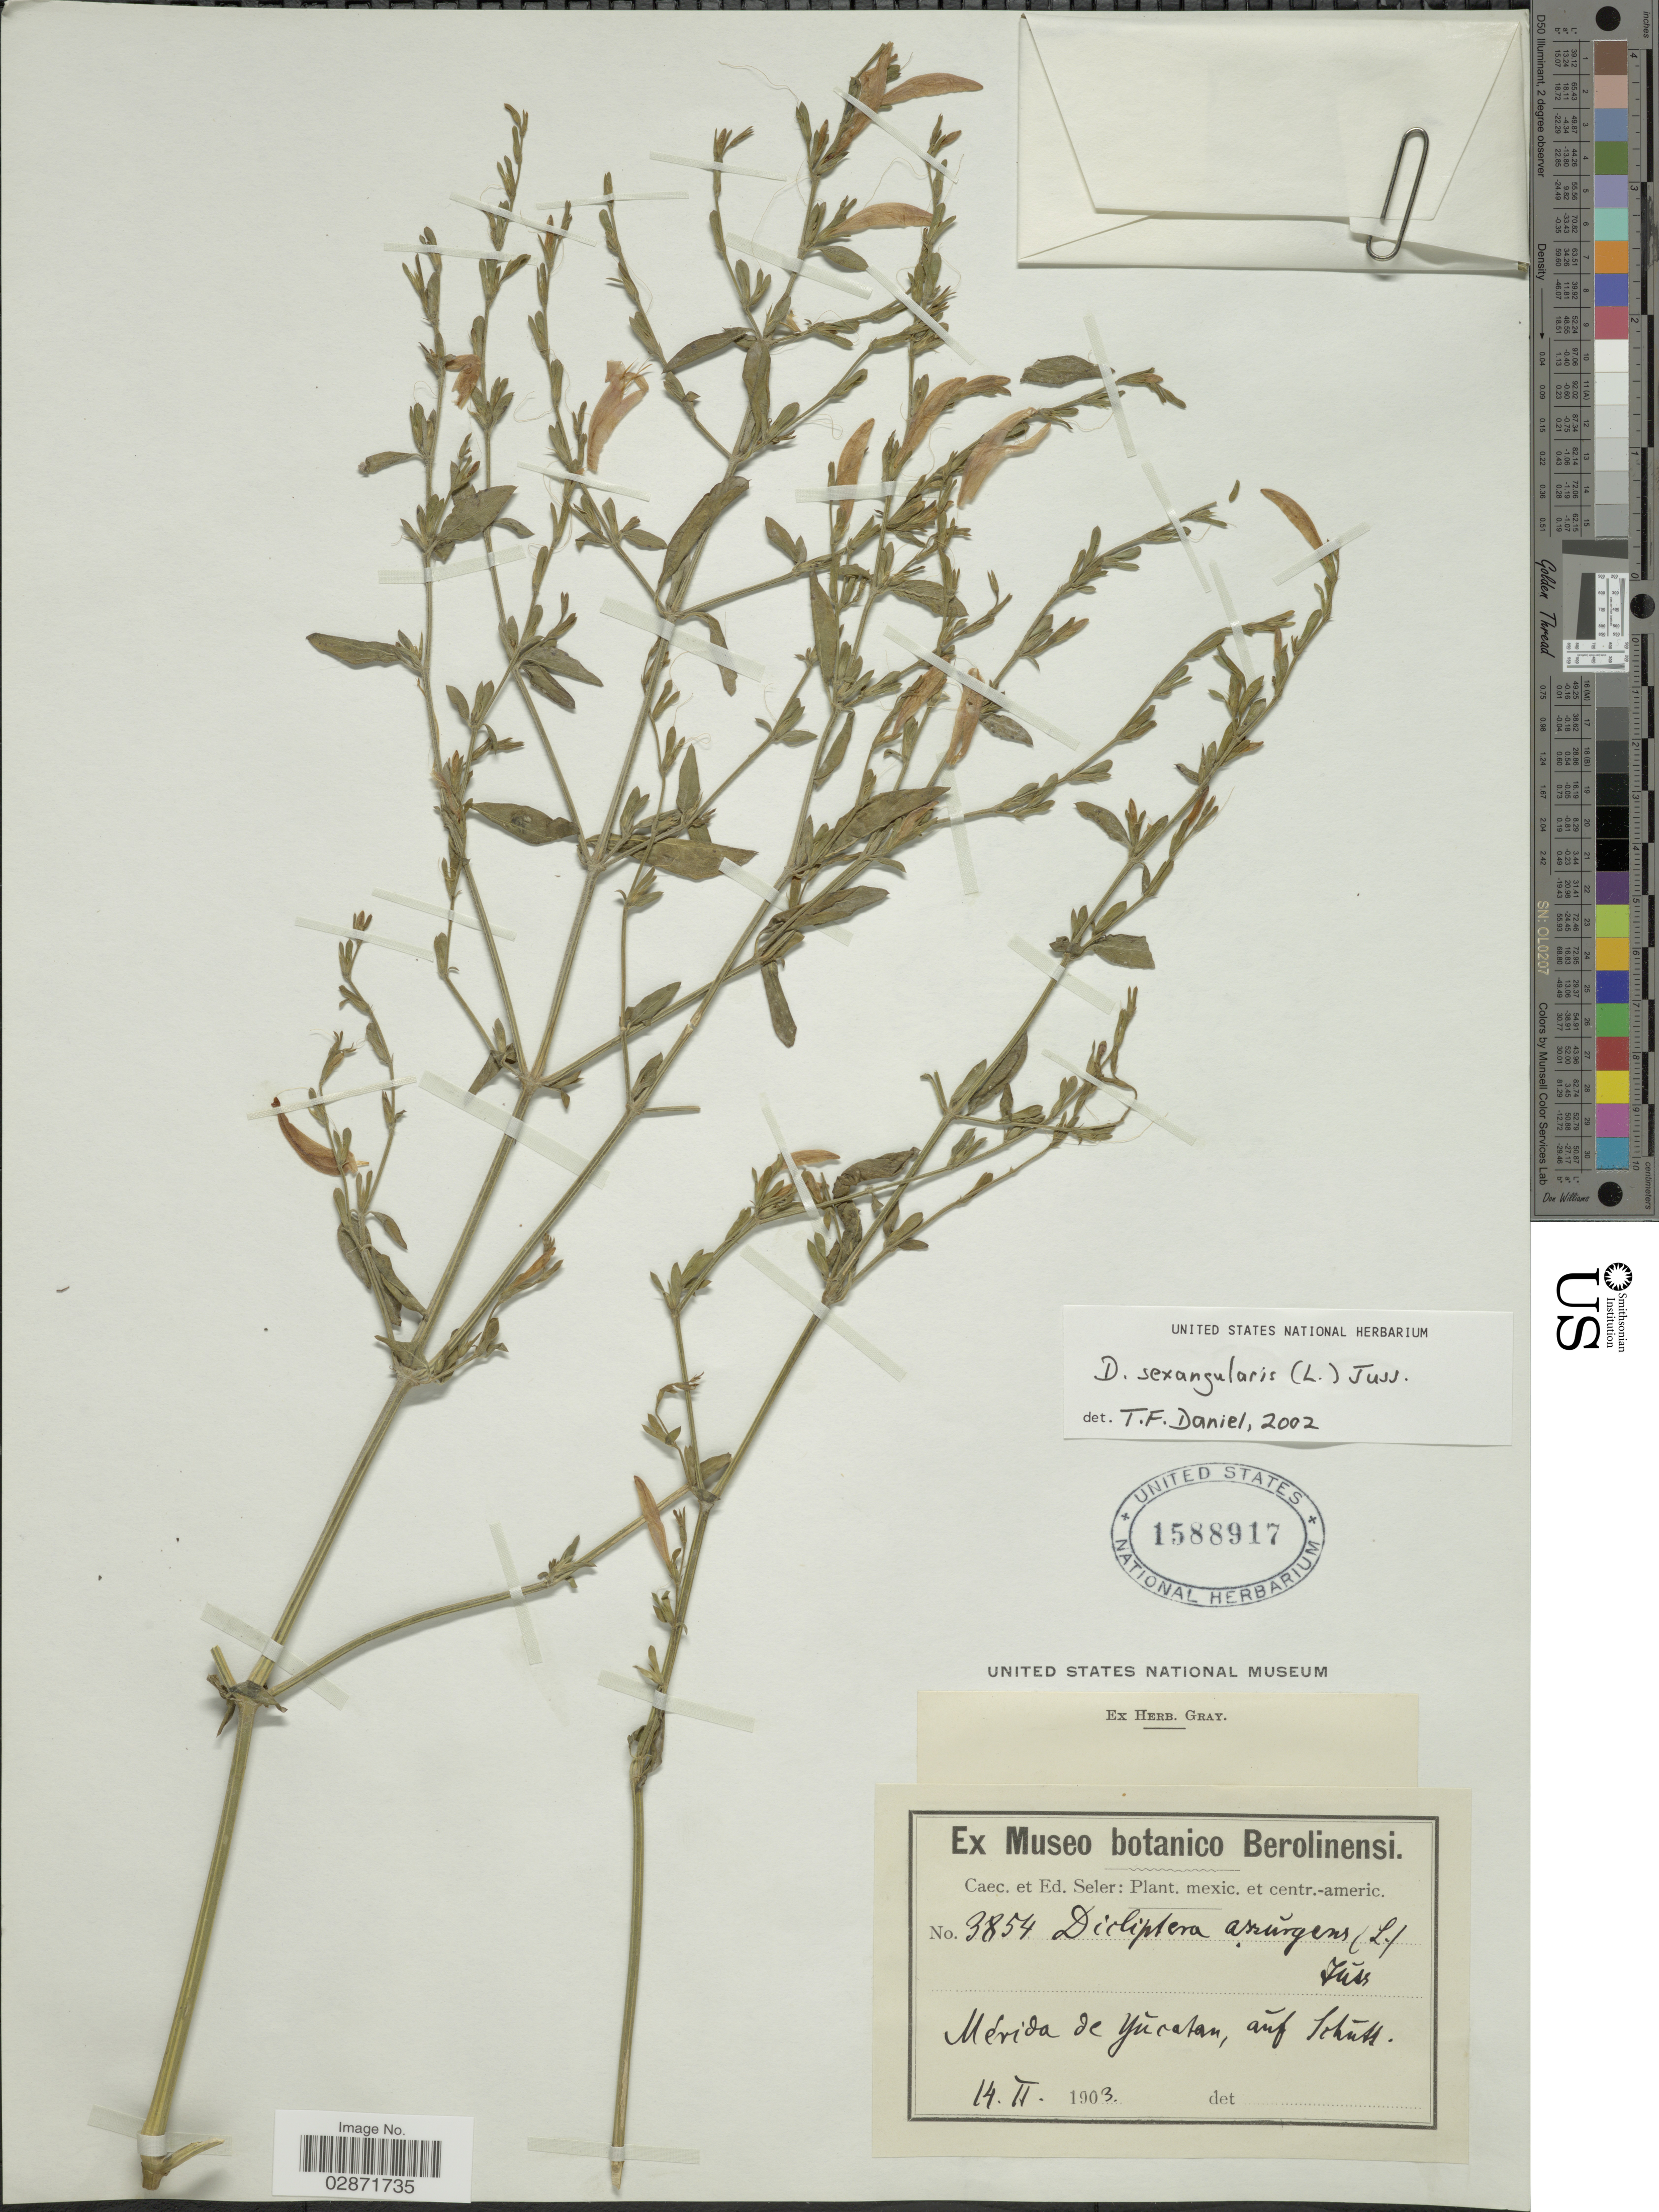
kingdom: Plantae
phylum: Tracheophyta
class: Magnoliopsida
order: Lamiales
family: Acanthaceae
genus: Dicliptera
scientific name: Dicliptera sexangularis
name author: (L.) Juss.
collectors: ex Caec. et Ed Seler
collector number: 3854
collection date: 1903-02-14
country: Mexico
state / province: Yucatán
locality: Mérida de Yucatan, auf schutt.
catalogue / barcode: US 1588917